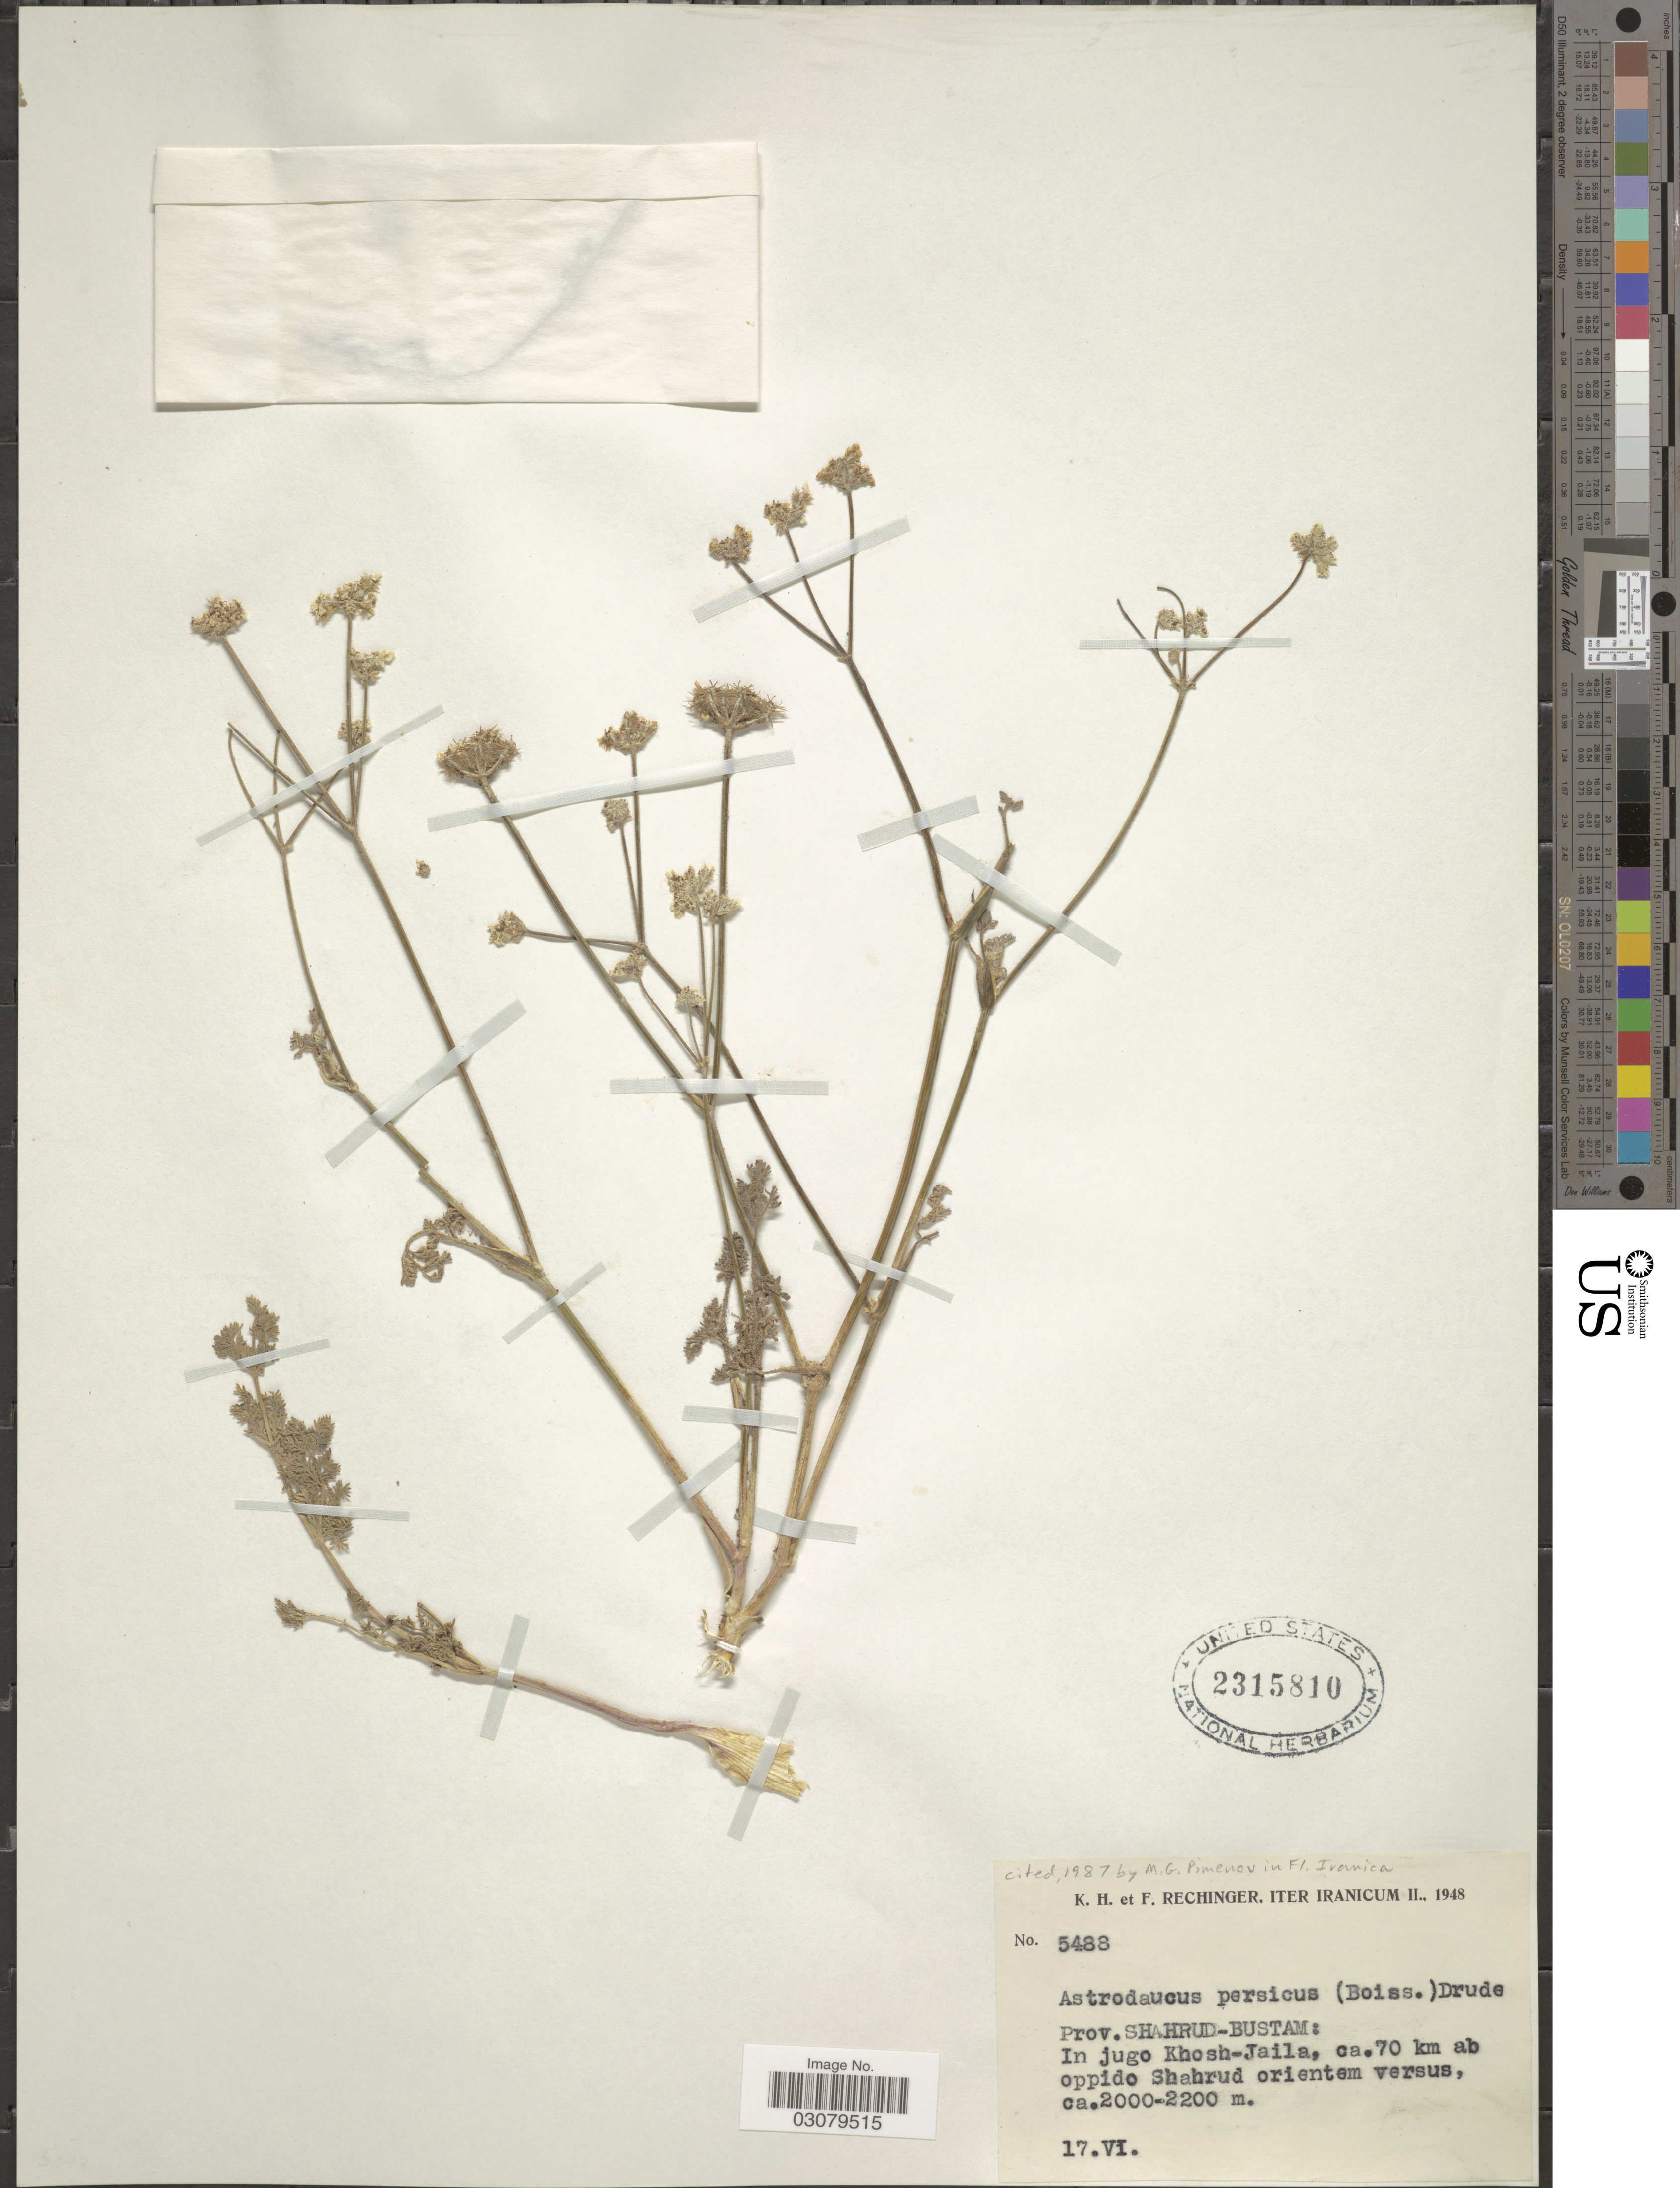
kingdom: Plantae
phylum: Tracheophyta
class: Magnoliopsida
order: Apiales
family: Apiaceae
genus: Astrodaucus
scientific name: Astrodaucus persicus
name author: (Boiss.) Drude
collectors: K. H. Rechinger & F. Rechinger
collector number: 5488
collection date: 1948-06-17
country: Iran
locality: Prov. Shahrud-Bustam: In jugo Khosh-Jaila, ca. 70 km ab oppido Shahrud orientem versus.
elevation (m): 2000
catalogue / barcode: US 2315810